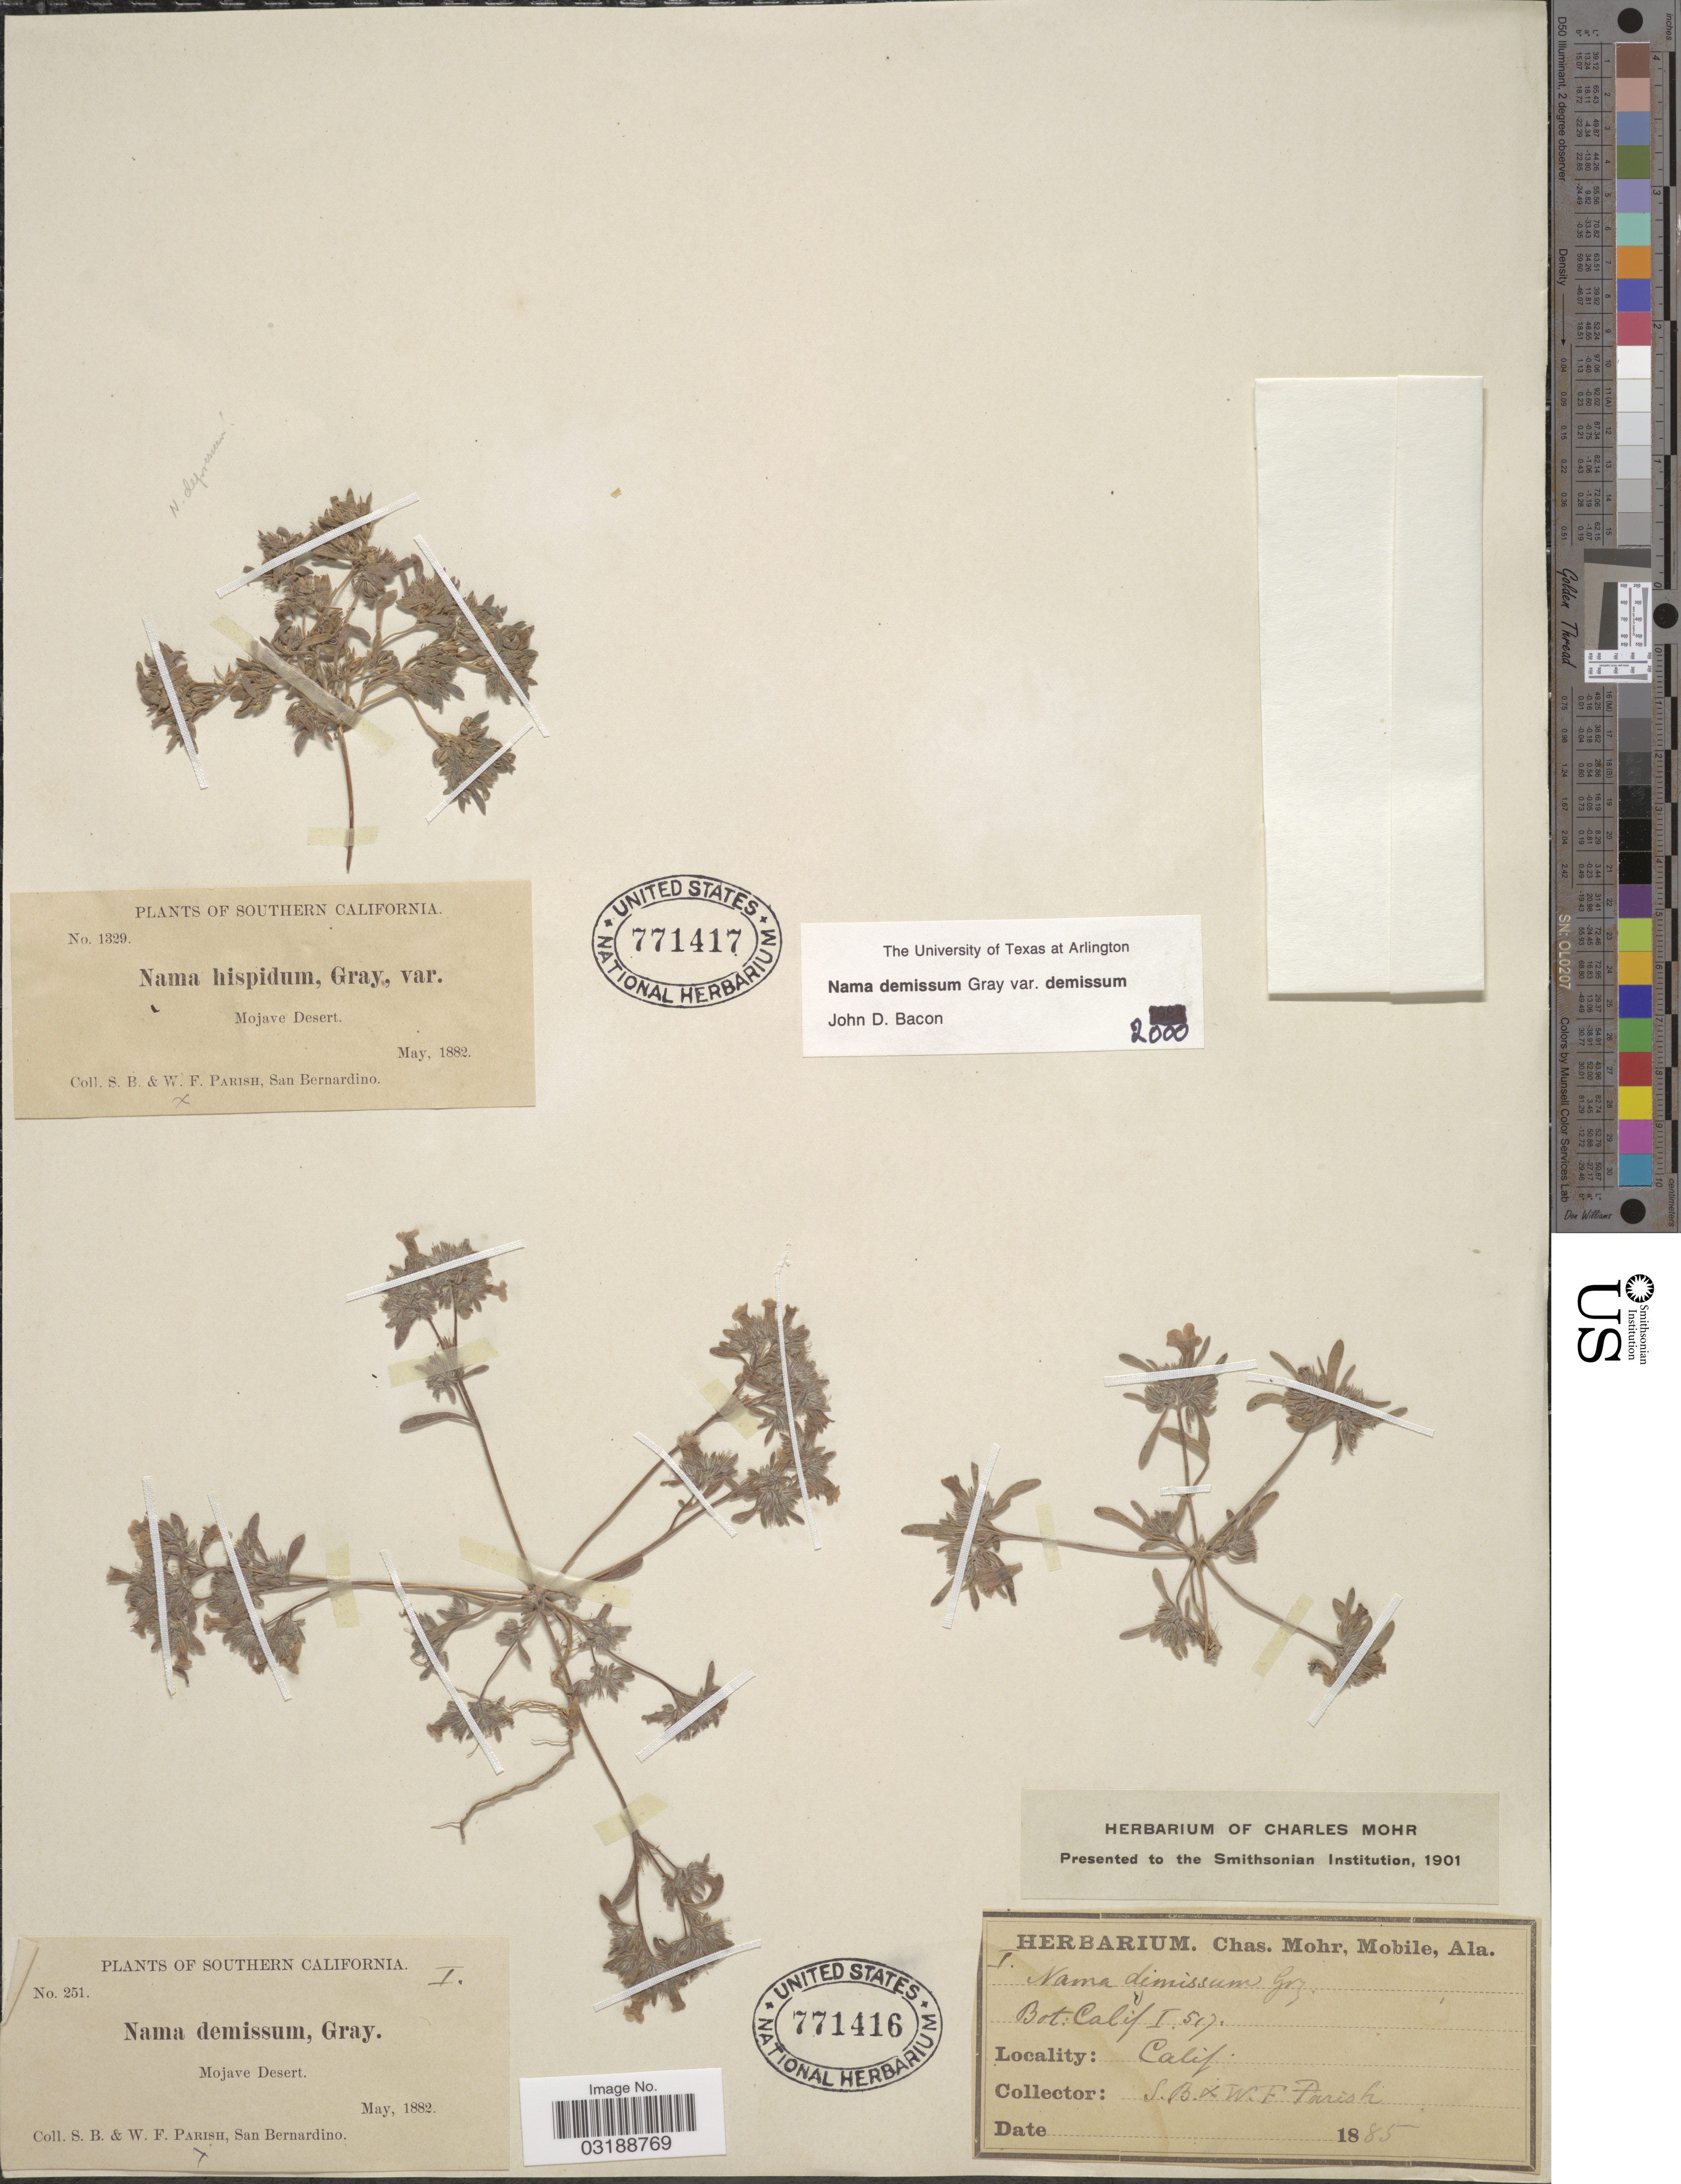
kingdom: Plantae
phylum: Tracheophyta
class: Magnoliopsida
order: Boraginales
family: Namaceae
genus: Nama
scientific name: Nama demissa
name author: A. Gray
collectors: S. B. Parish & W. F. Parish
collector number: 251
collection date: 1882-05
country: United States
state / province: California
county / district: San Bernardino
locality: Southern California. Mojave Desert. San Bernardino.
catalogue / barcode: US 771416